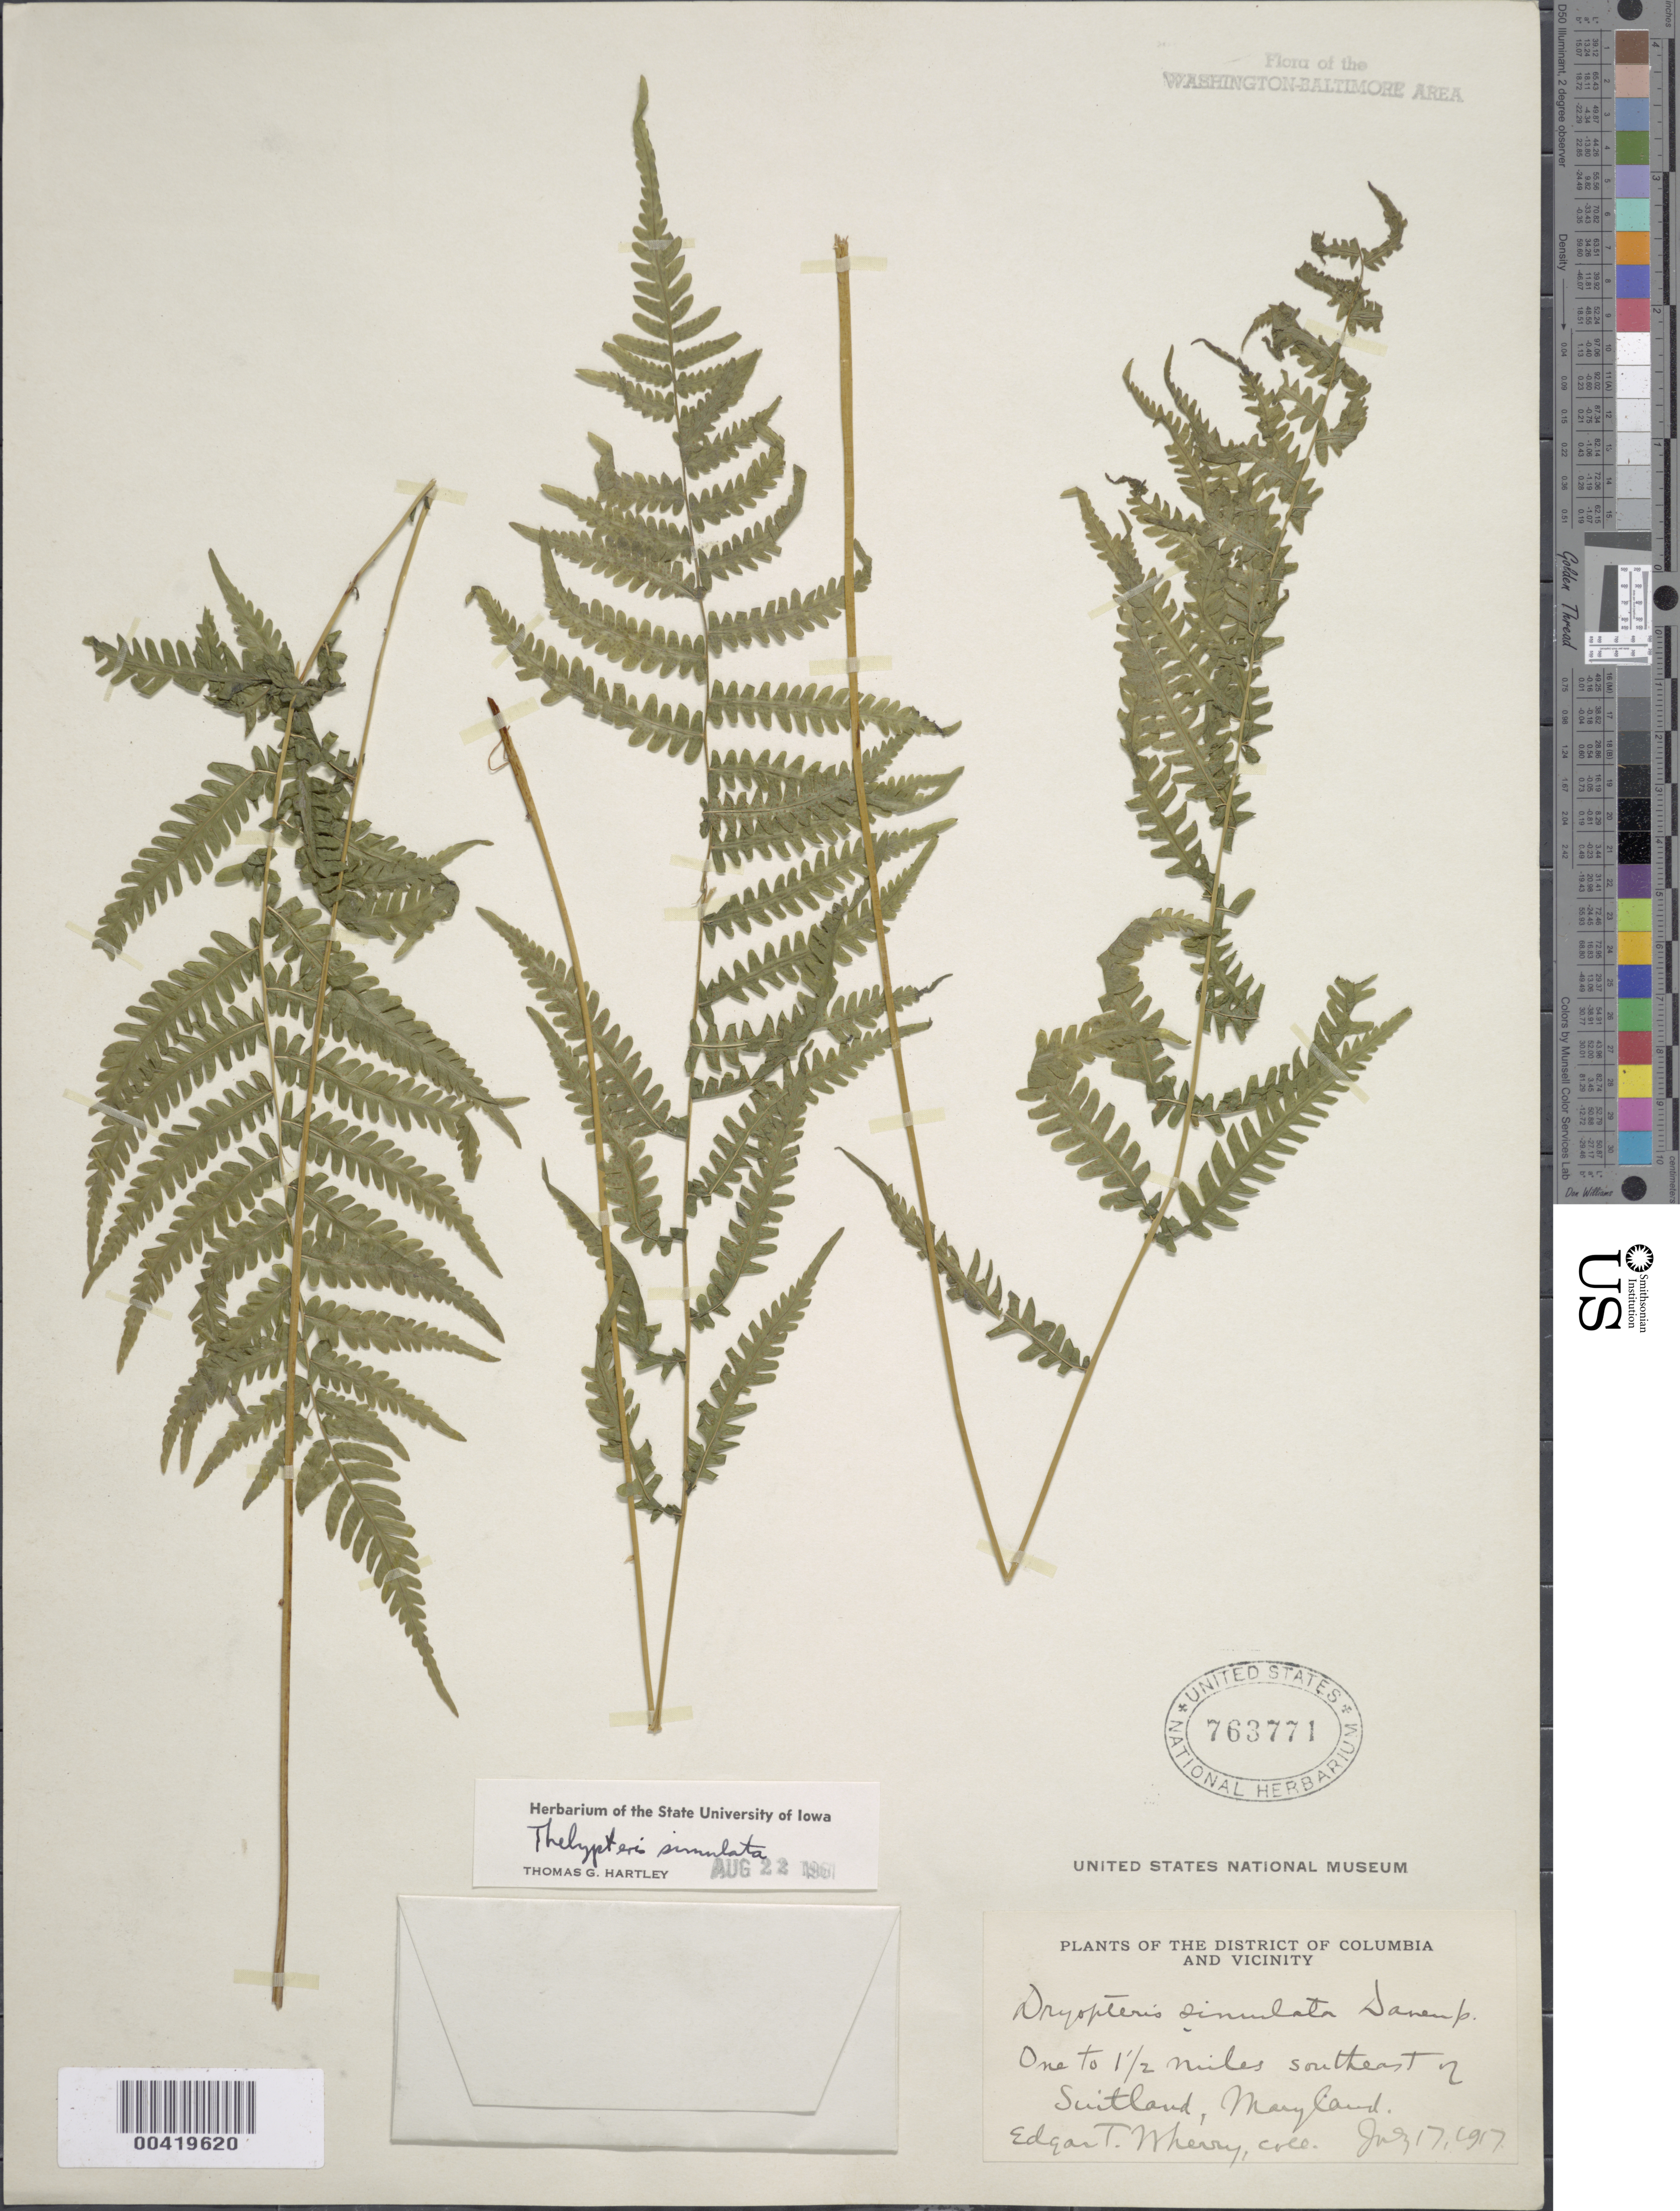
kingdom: Plantae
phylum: Tracheophyta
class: Polypodiopsida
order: Polypodiales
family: Thelypteridaceae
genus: Parathelypteris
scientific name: Parathelypteris simulata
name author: (Davenp.) Holttum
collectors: E. T. Wherry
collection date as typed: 17 Jul 1917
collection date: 1917-07-17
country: United States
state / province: Maryland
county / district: Prince George's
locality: Southeast of Suitland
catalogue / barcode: US 763771